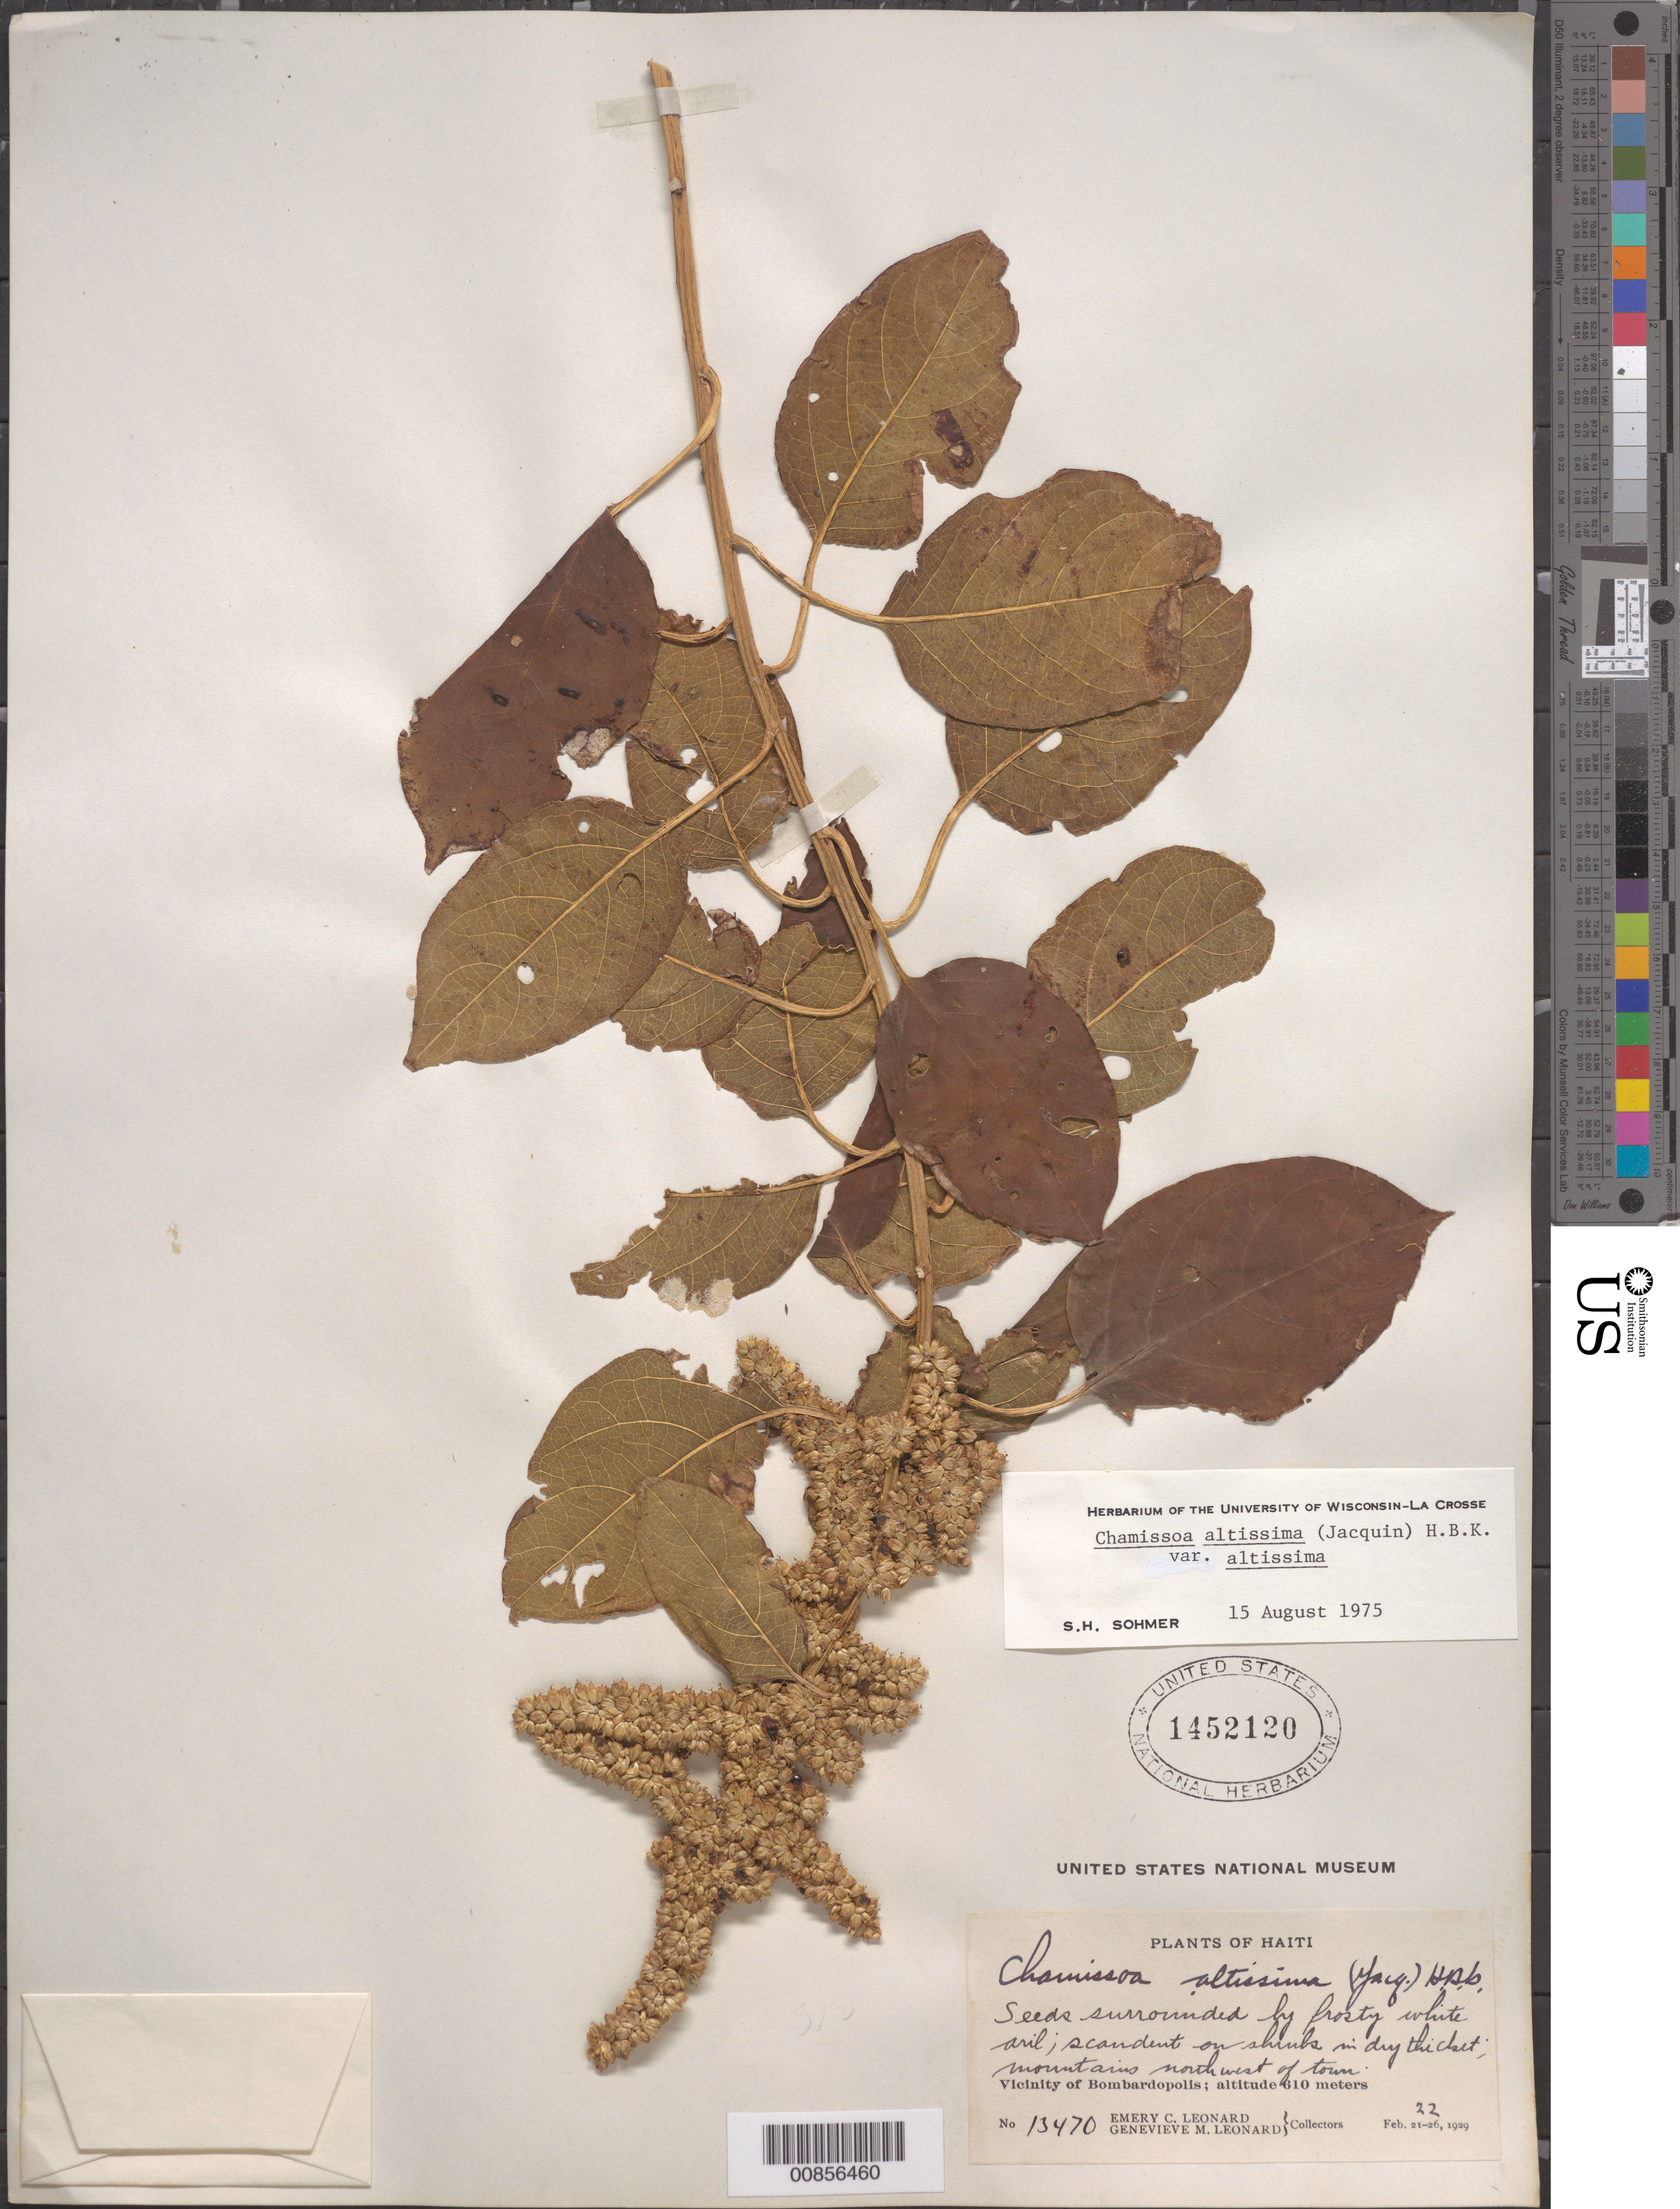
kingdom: Plantae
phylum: Tracheophyta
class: Magnoliopsida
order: Caryophyllales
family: Amaranthaceae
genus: Chamissoa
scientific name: Chamissoa altissima var. altissima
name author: (Jacq.) Kunth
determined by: Sohmer, S. H.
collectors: E. C. Leonard & G. M. Leonard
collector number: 13470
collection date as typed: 22 Feb 1929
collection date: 1929-02-22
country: Haiti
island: Hispaniola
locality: Vicinity of Bombardopolis. Mountains northwest of town.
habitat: On shrubs in dry thicket.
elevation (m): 610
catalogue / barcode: US 1452120